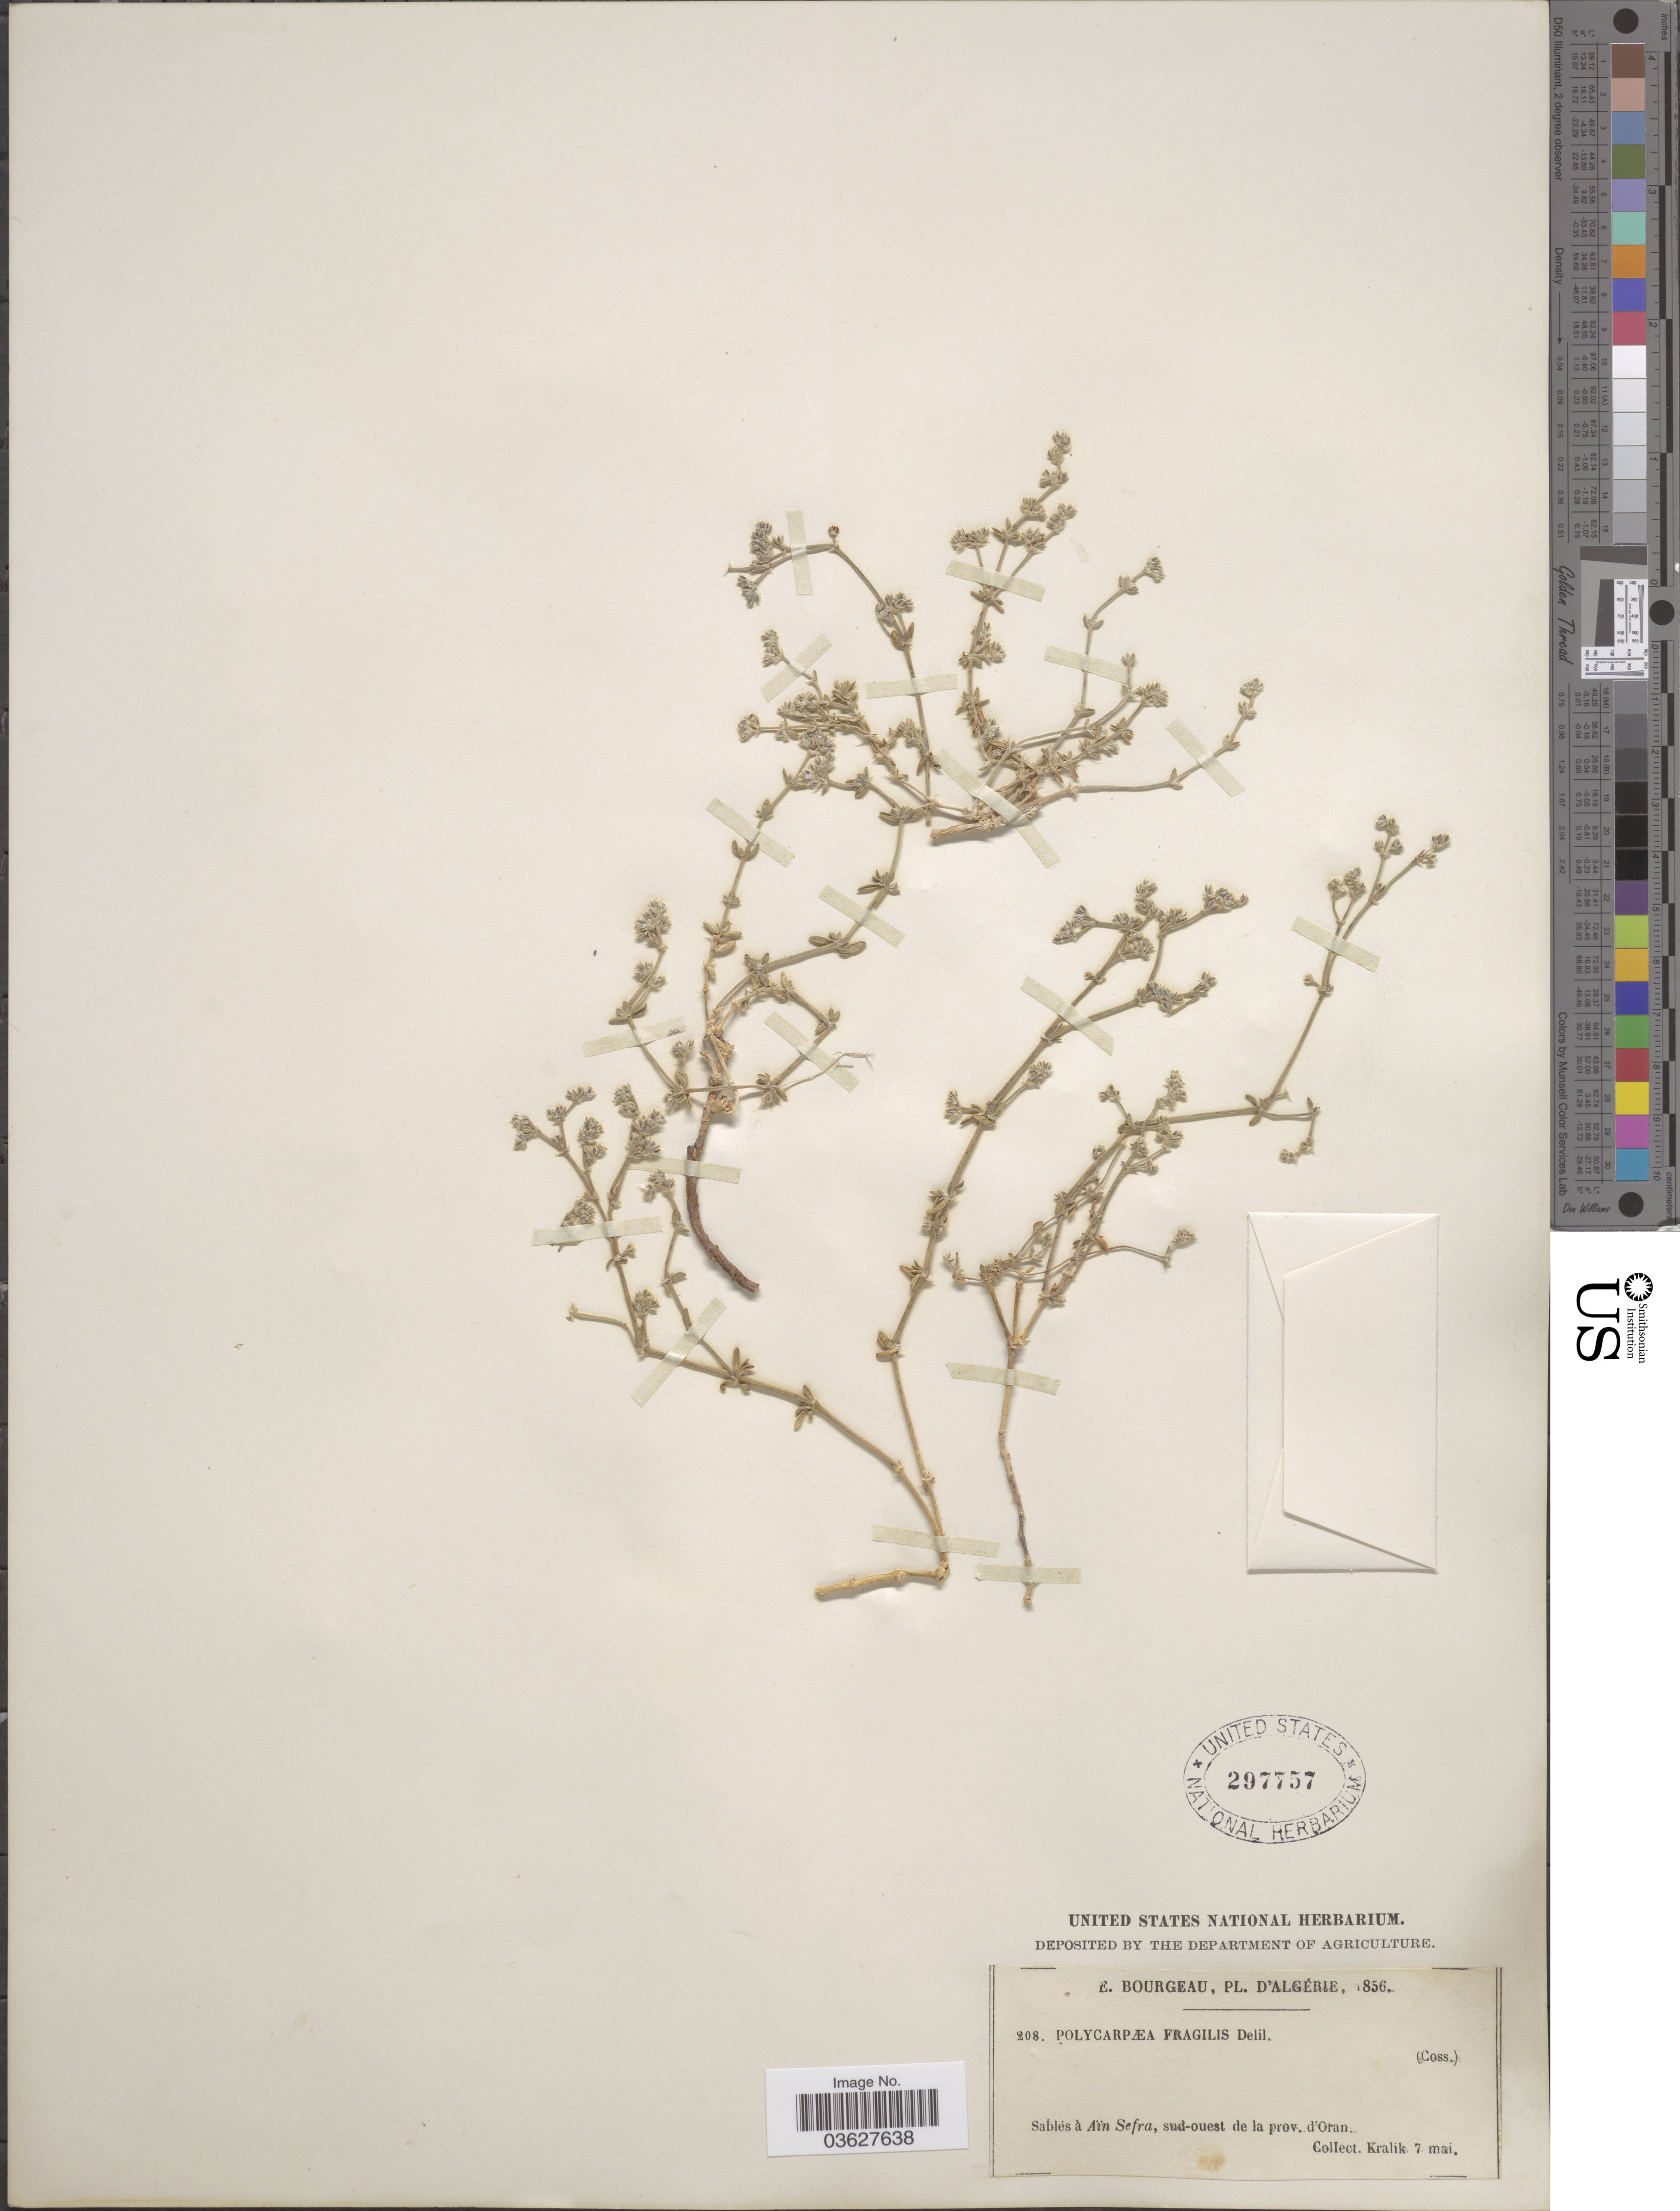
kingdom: Plantae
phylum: Tracheophyta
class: Magnoliopsida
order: Caryophyllales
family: Caryophyllaceae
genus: Polycarpaea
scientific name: Polycarpaea fragilis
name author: Delile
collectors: E. Bourgeau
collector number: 208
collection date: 1856-05-07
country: Algeria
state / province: Oran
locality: Algérie. Sables à Aïn Sefra, sud-ouest de la prov. d'Oran. Kralik.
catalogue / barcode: US 297757